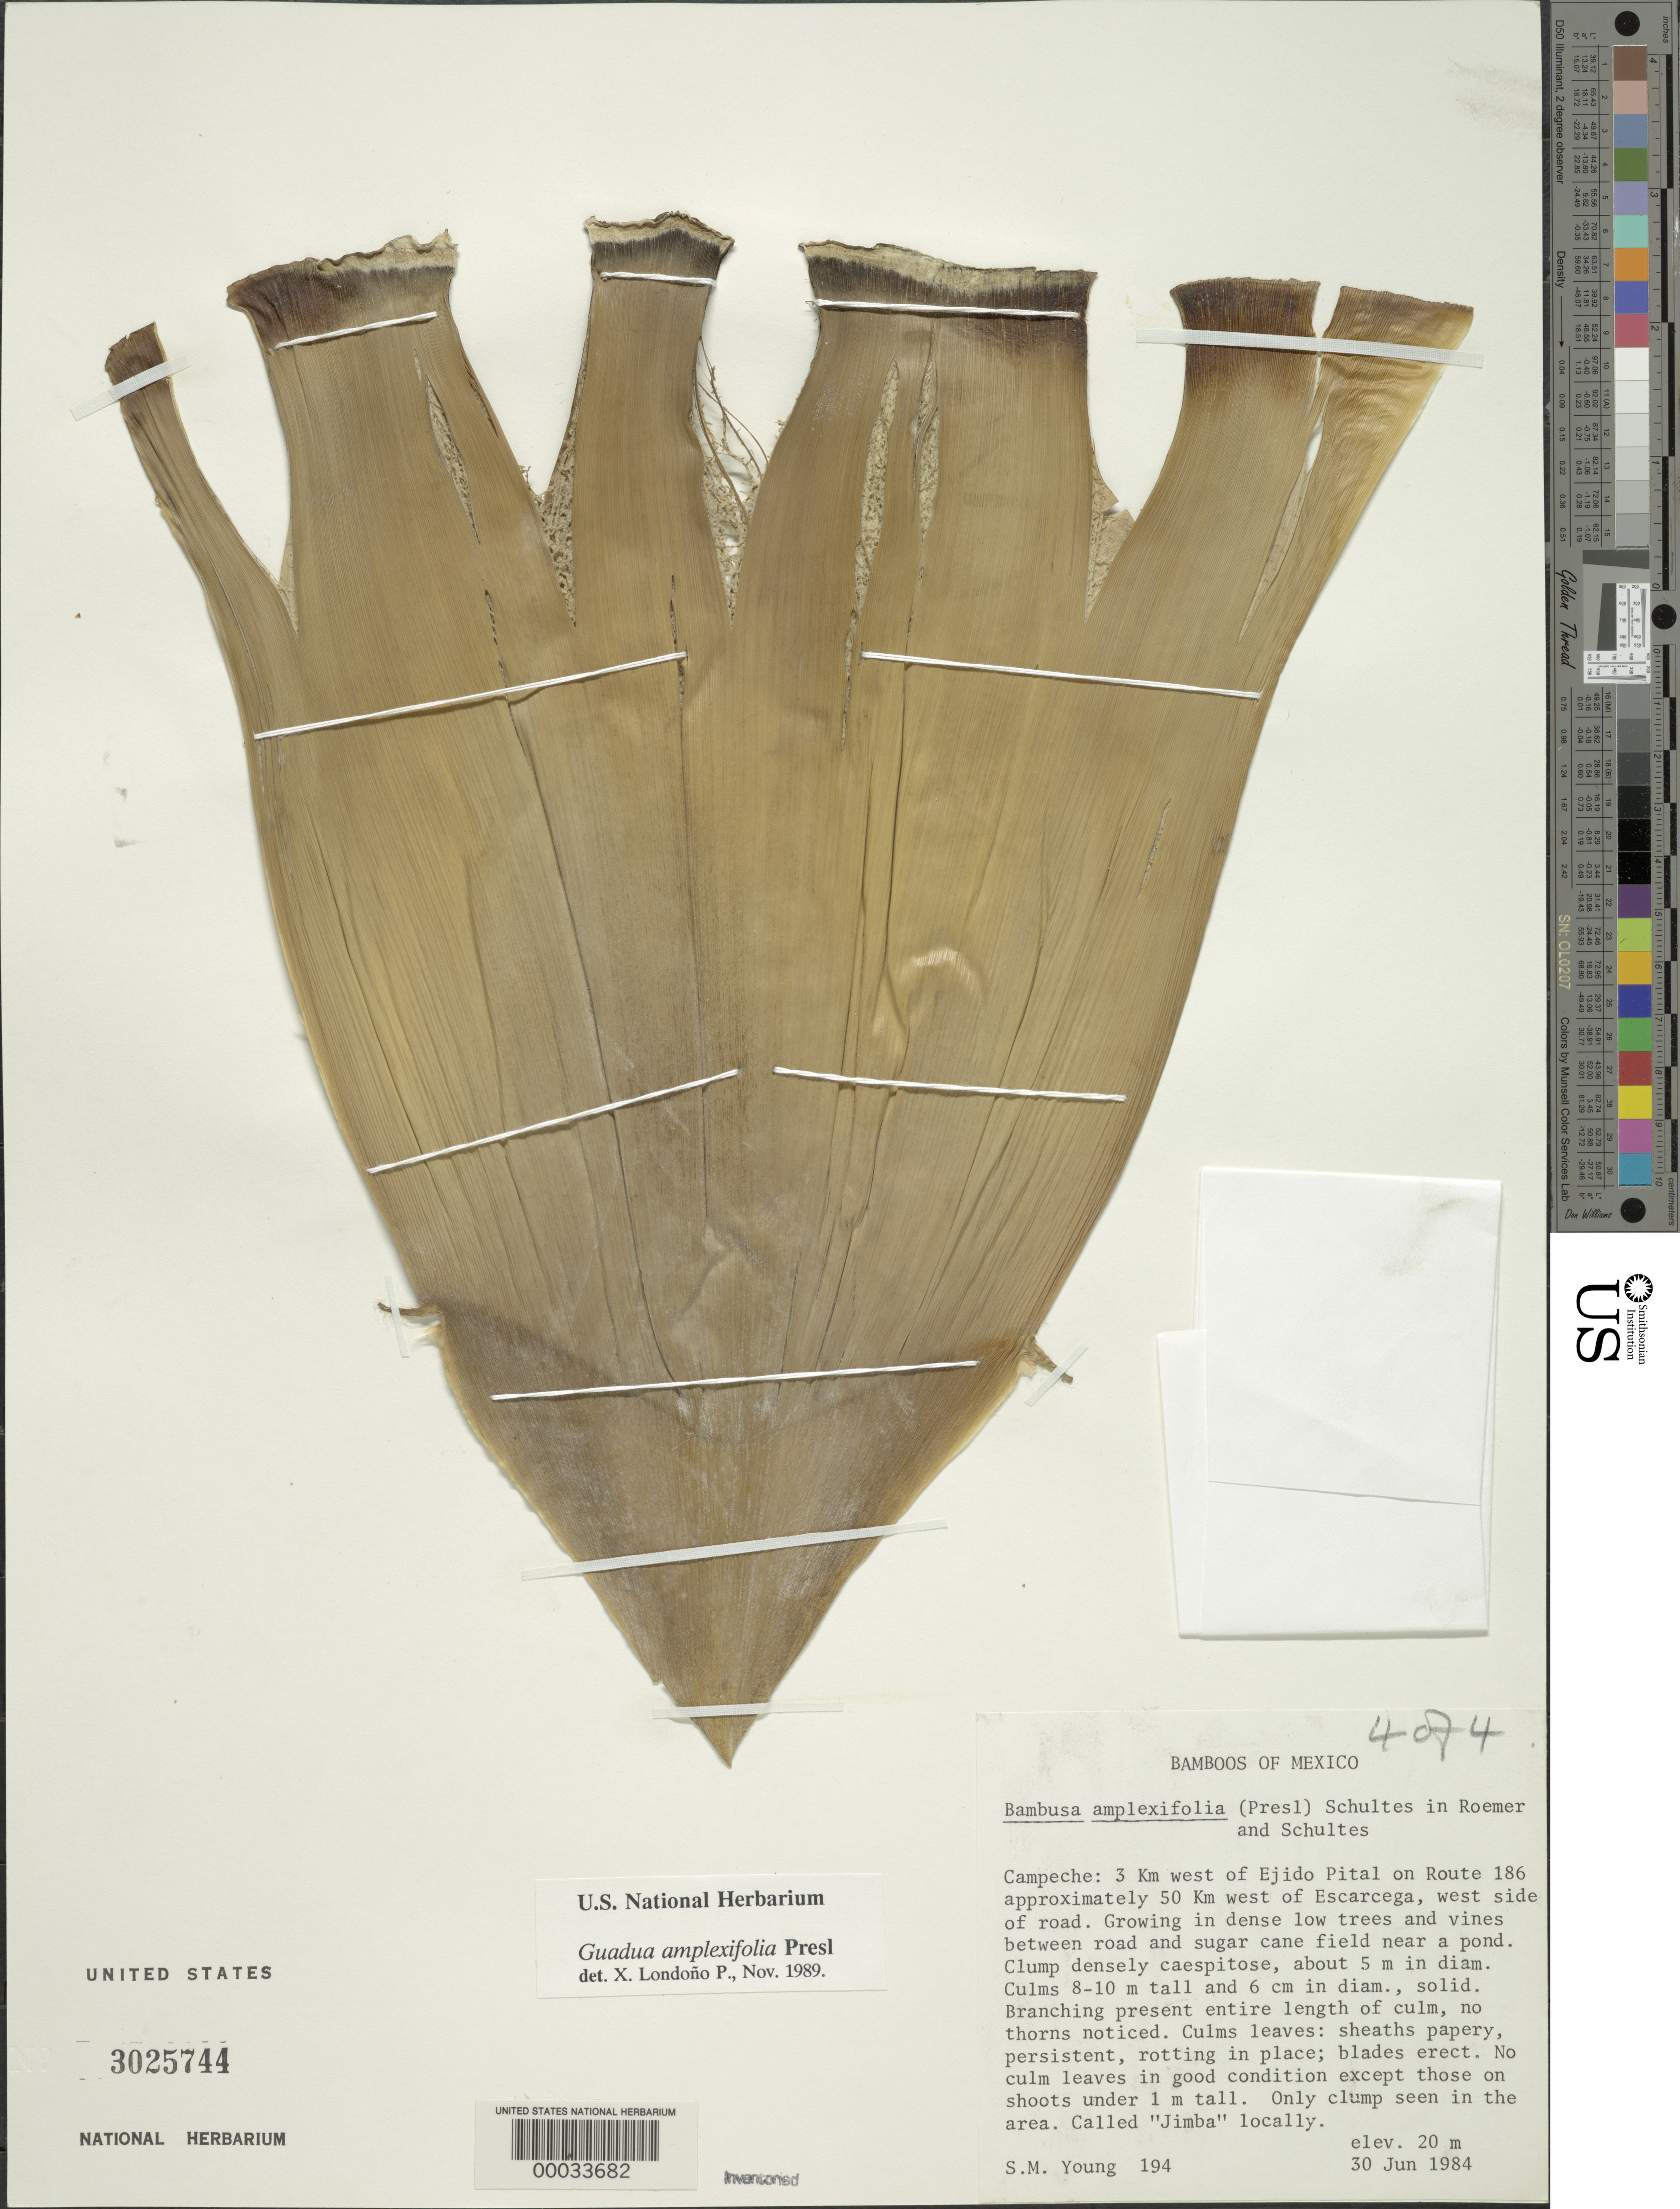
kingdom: Plantae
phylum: Tracheophyta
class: Liliopsida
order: Poales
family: Poaceae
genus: Guadua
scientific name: Guadua amplexifolia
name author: J. Presl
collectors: S. Young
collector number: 194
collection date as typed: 30 Jun 1984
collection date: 1984-06-30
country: Mexico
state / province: Campeche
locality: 3 km W of Ejido Pital on route 186, ca 50 km W of Escarcega, W side of road, between road and sugar cane field near a pond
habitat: Near a pond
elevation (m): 20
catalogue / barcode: US 3025744